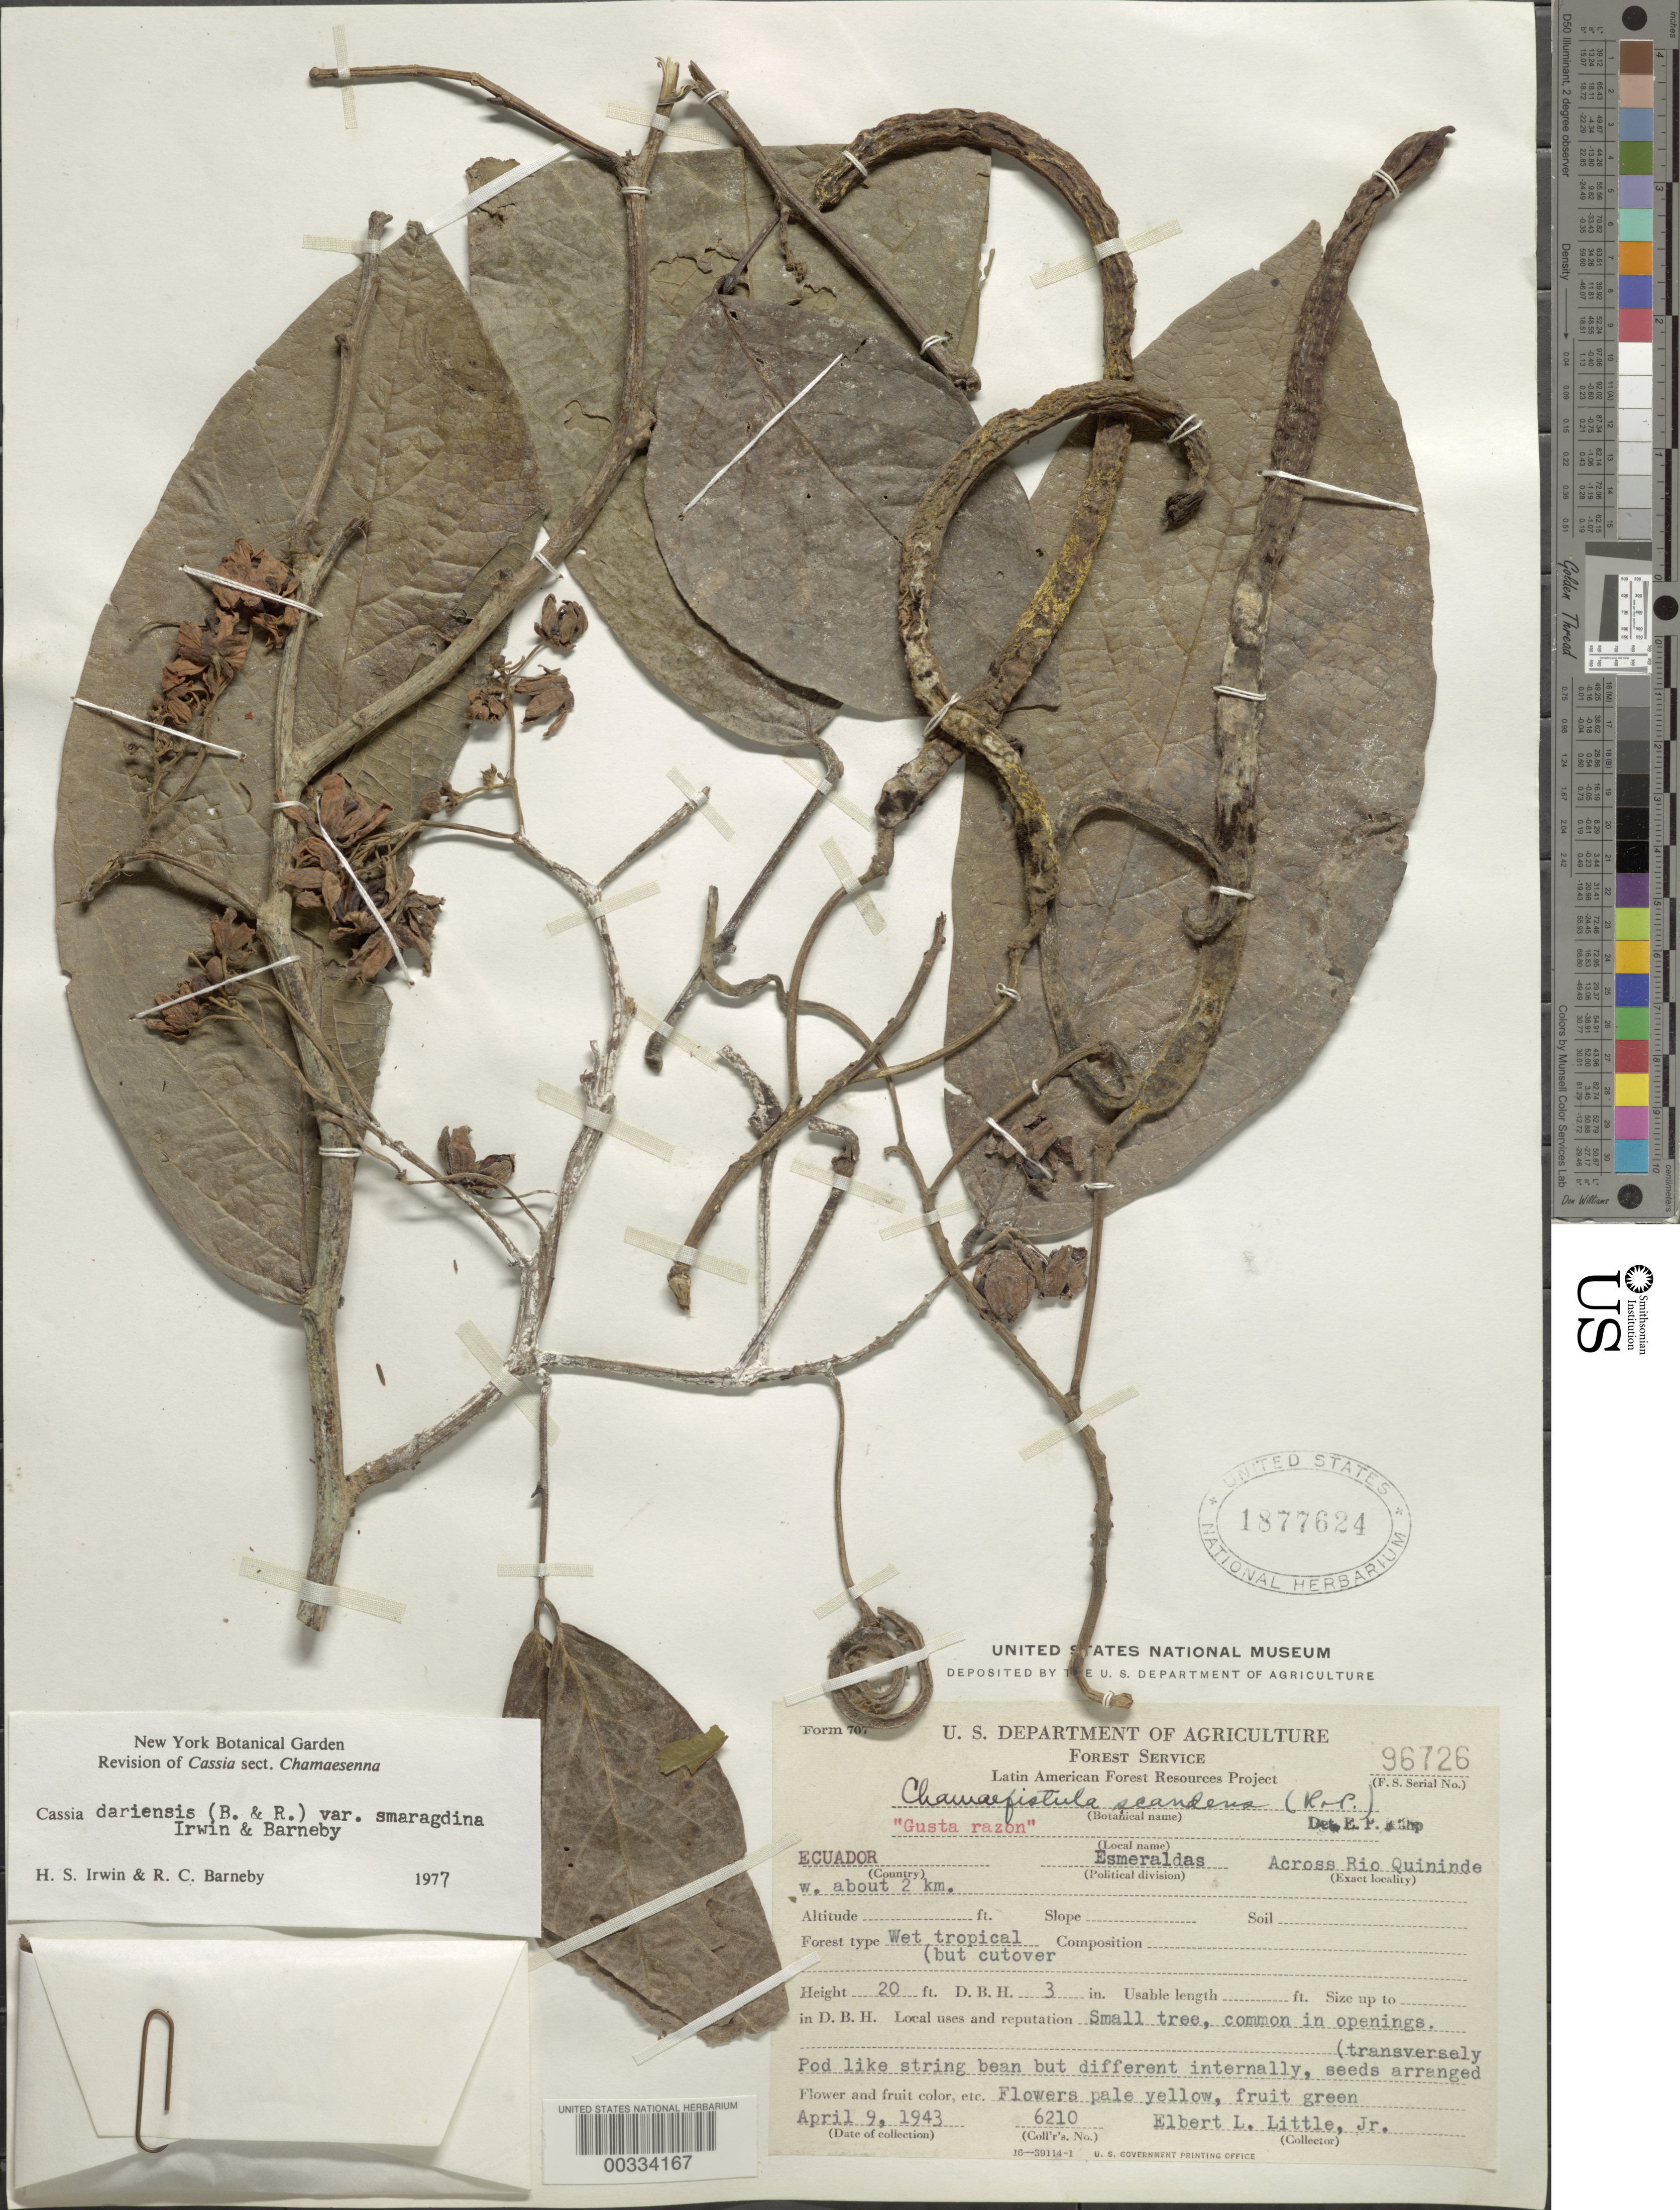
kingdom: Plantae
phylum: Tracheophyta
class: Magnoliopsida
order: Fabales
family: Fabaceae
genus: Senna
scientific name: Senna dariensis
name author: (Britton & Rose) H.S. Irwin & Barneby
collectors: E. L. Little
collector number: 6210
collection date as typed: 09 Apr 1943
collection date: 1943-04-09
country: Ecuador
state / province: Esmeraldas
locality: Across Rio Quininde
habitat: Wet tropical but cut over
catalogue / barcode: US 1877624